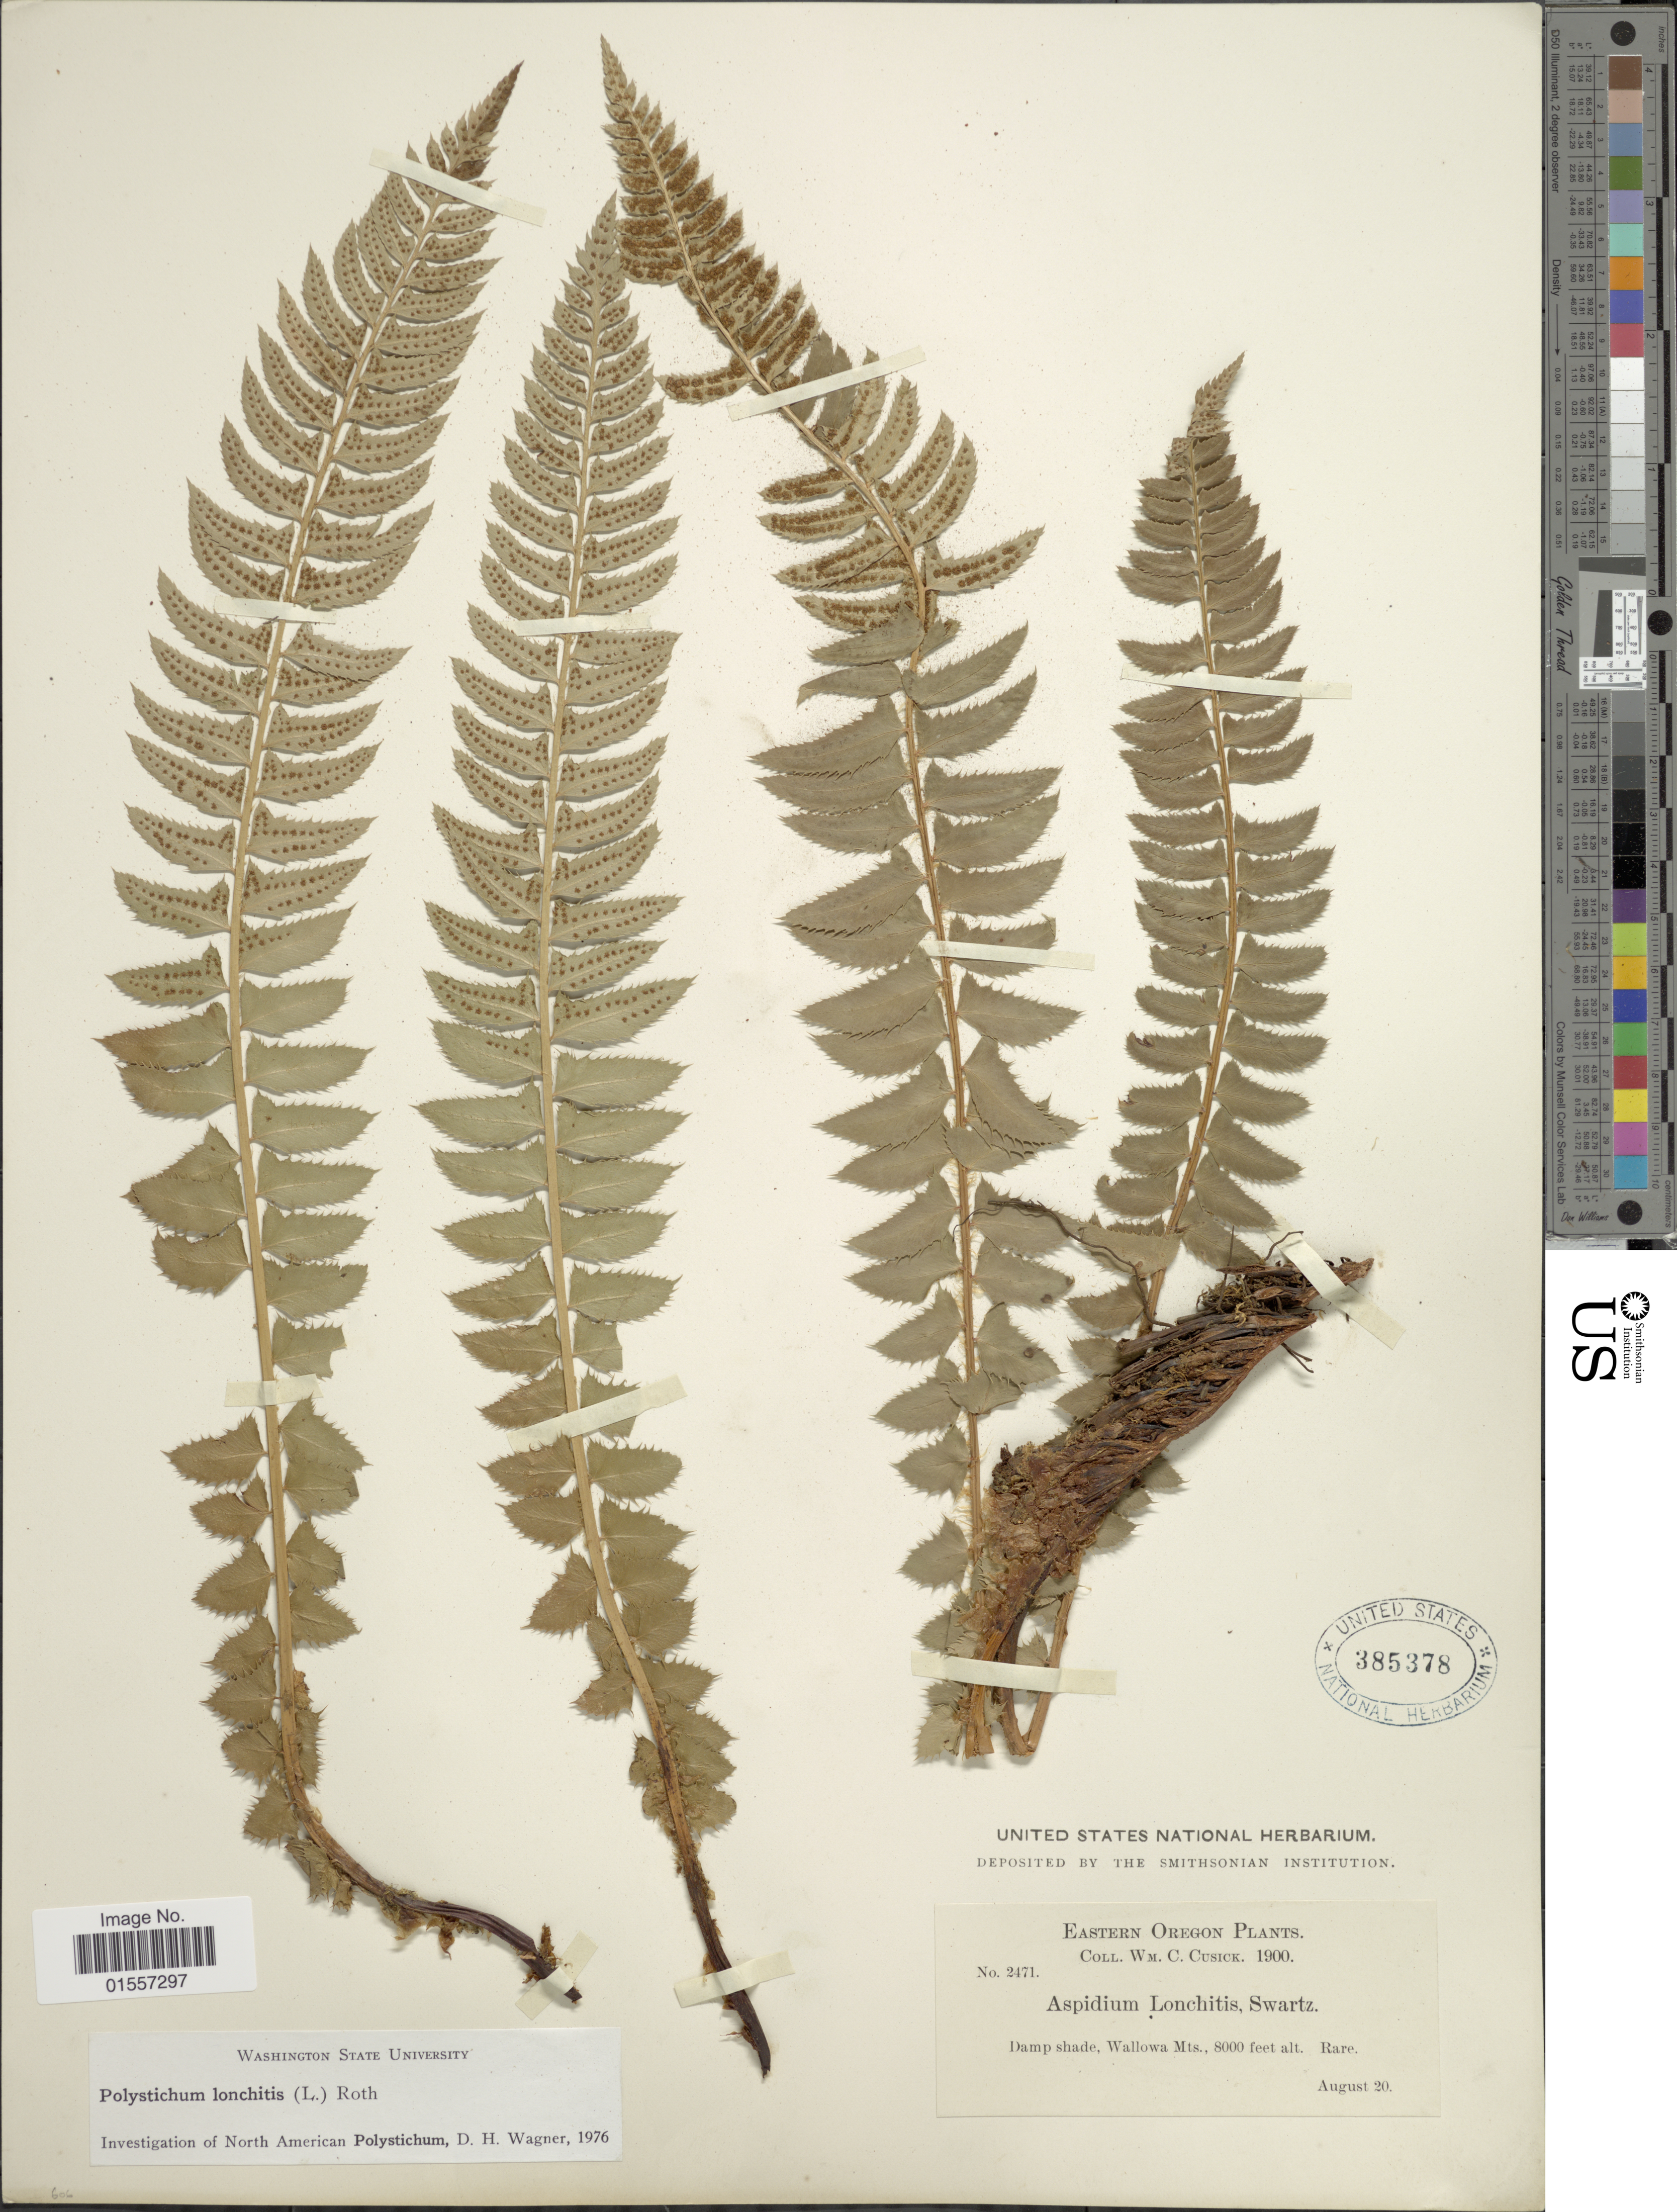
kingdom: Plantae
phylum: Tracheophyta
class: Polypodiopsida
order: Polypodiales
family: Dryopteridaceae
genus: Polystichum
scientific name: Polystichum lonchitis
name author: (Roth) L.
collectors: W. C. Cusick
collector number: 2471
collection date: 1900-08-20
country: United States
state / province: Oregon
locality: Eastern Oregon, Damp shade, Wallowa Mts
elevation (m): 2438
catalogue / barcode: US 385378